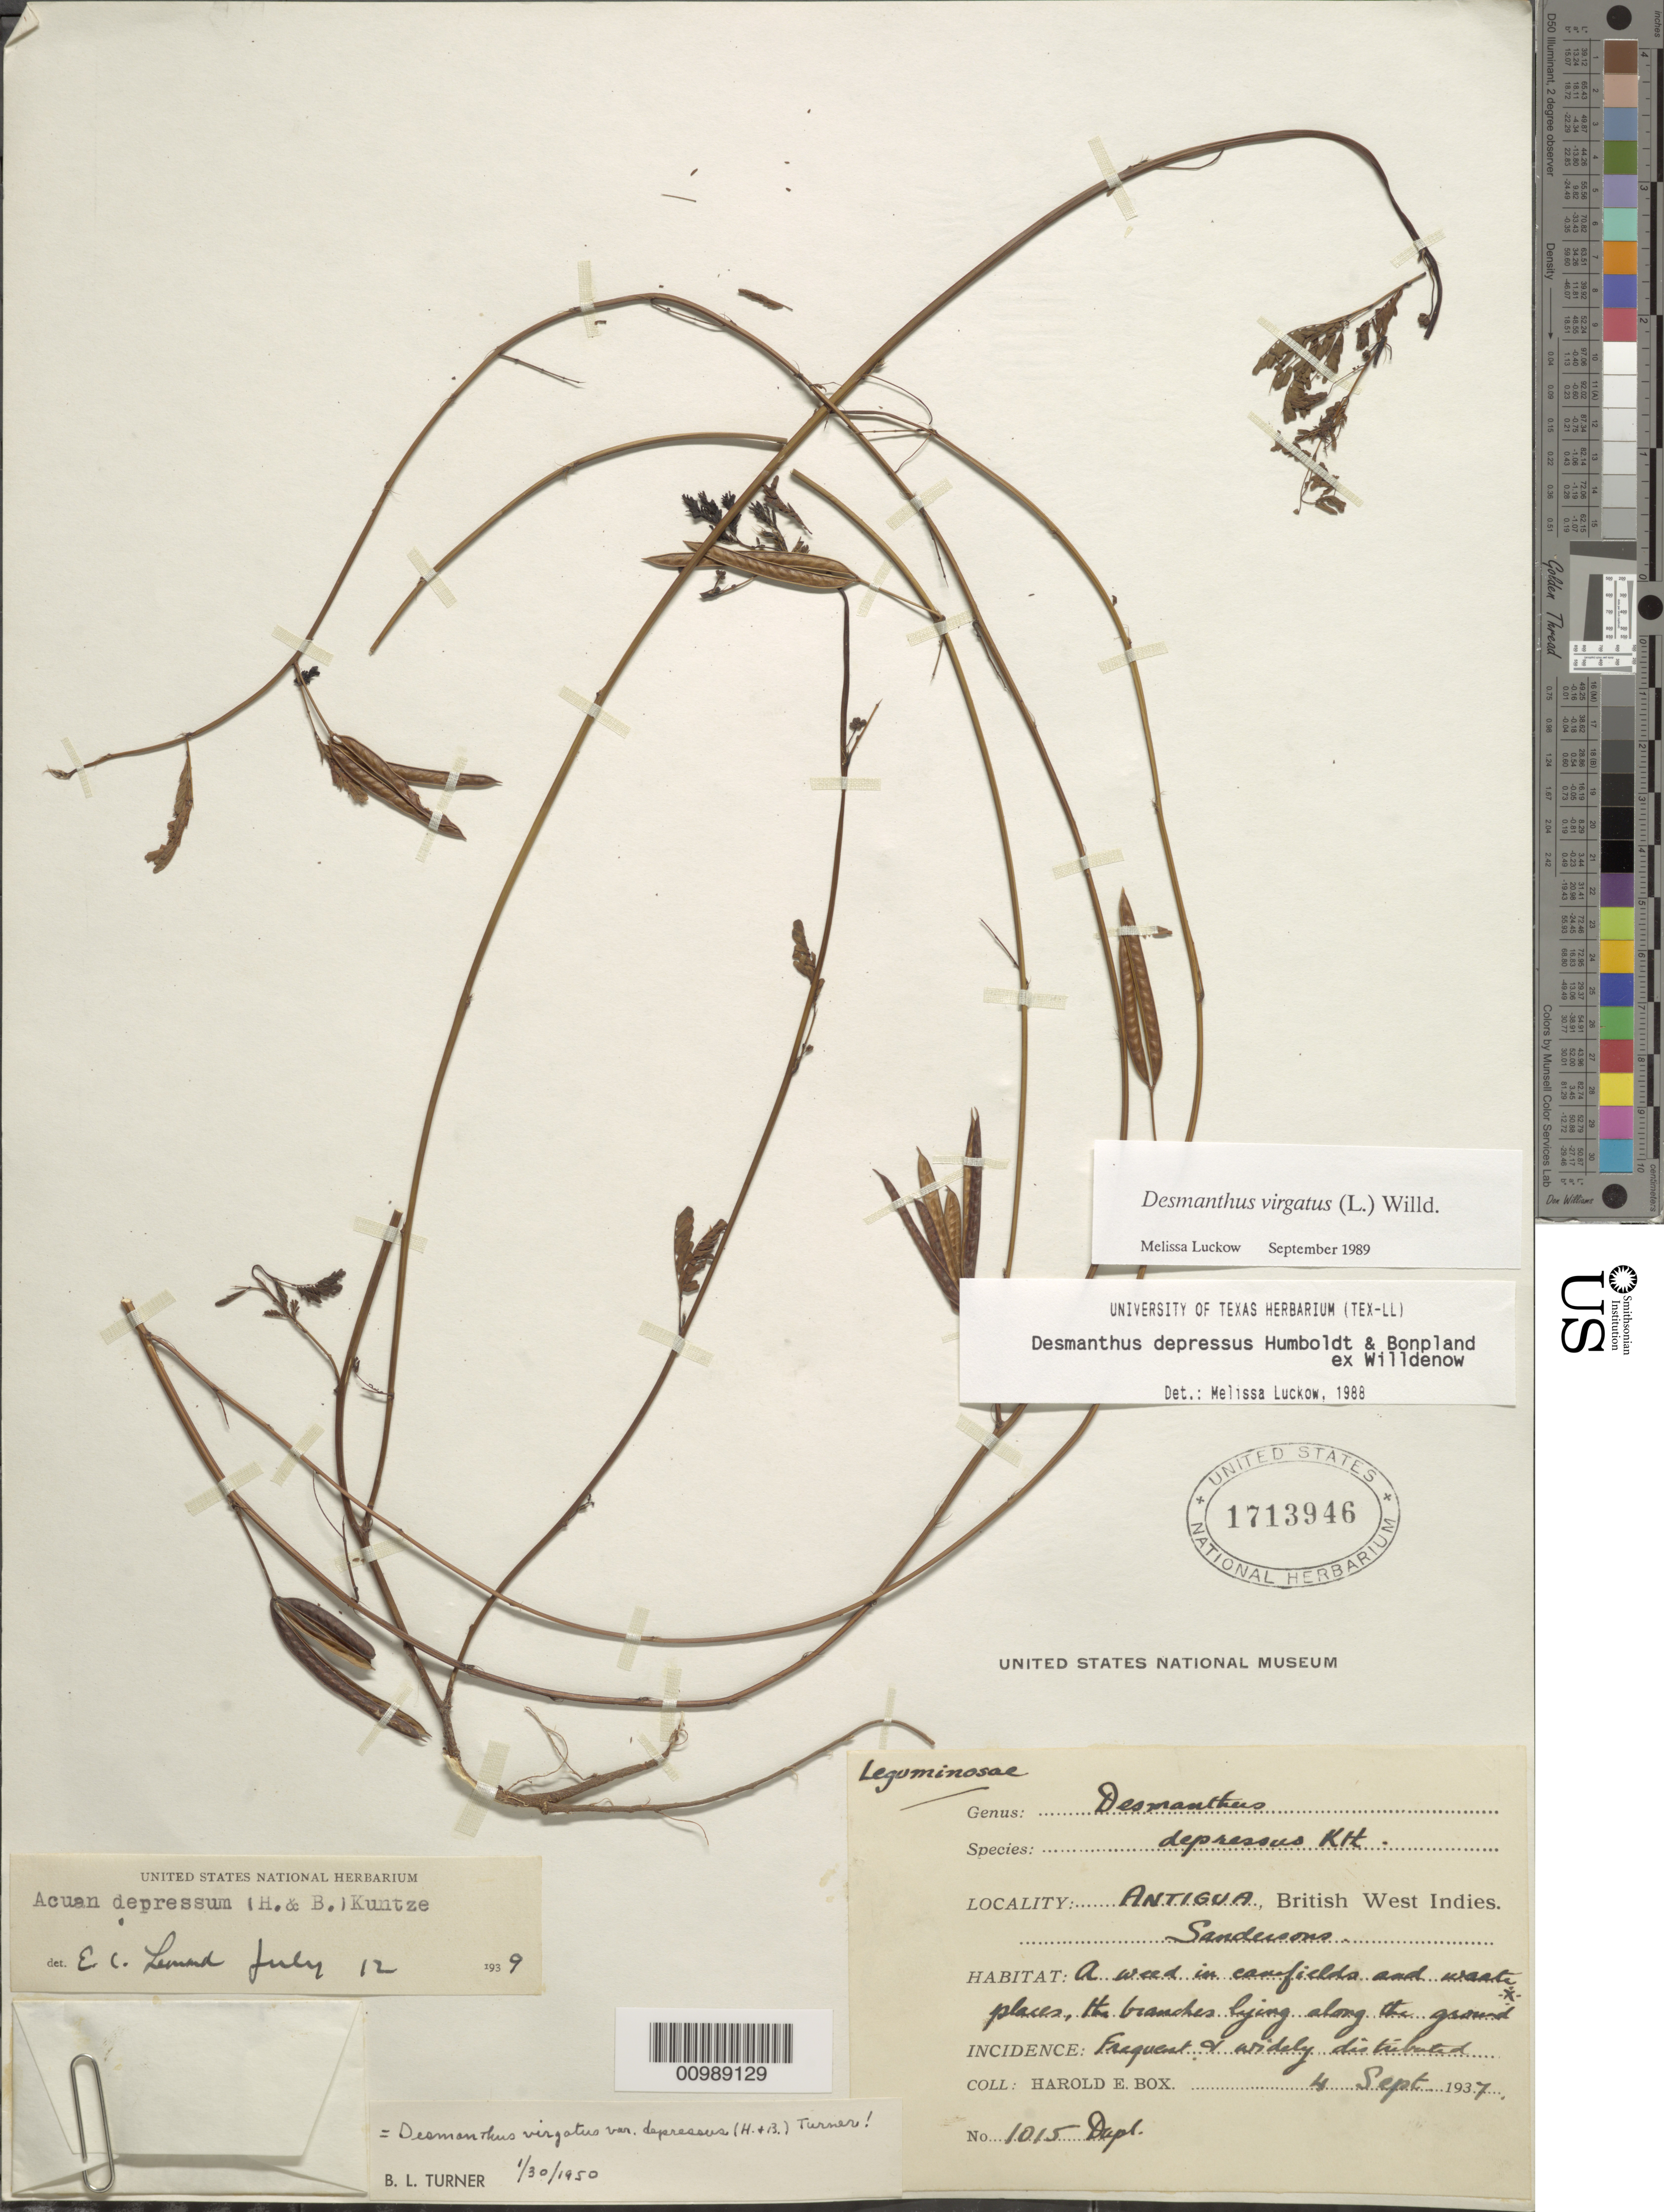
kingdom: Plantae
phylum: Tracheophyta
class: Magnoliopsida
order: Fabales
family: Fabaceae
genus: Desmanthus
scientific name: Desmanthus virgatus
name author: (L.) Willd.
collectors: H. E. Box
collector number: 1015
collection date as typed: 04 Sep 1937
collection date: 1937-09-04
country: Antigua and Barbuda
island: Antigua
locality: Sandersona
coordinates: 0 N, 0 E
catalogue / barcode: US 1713946